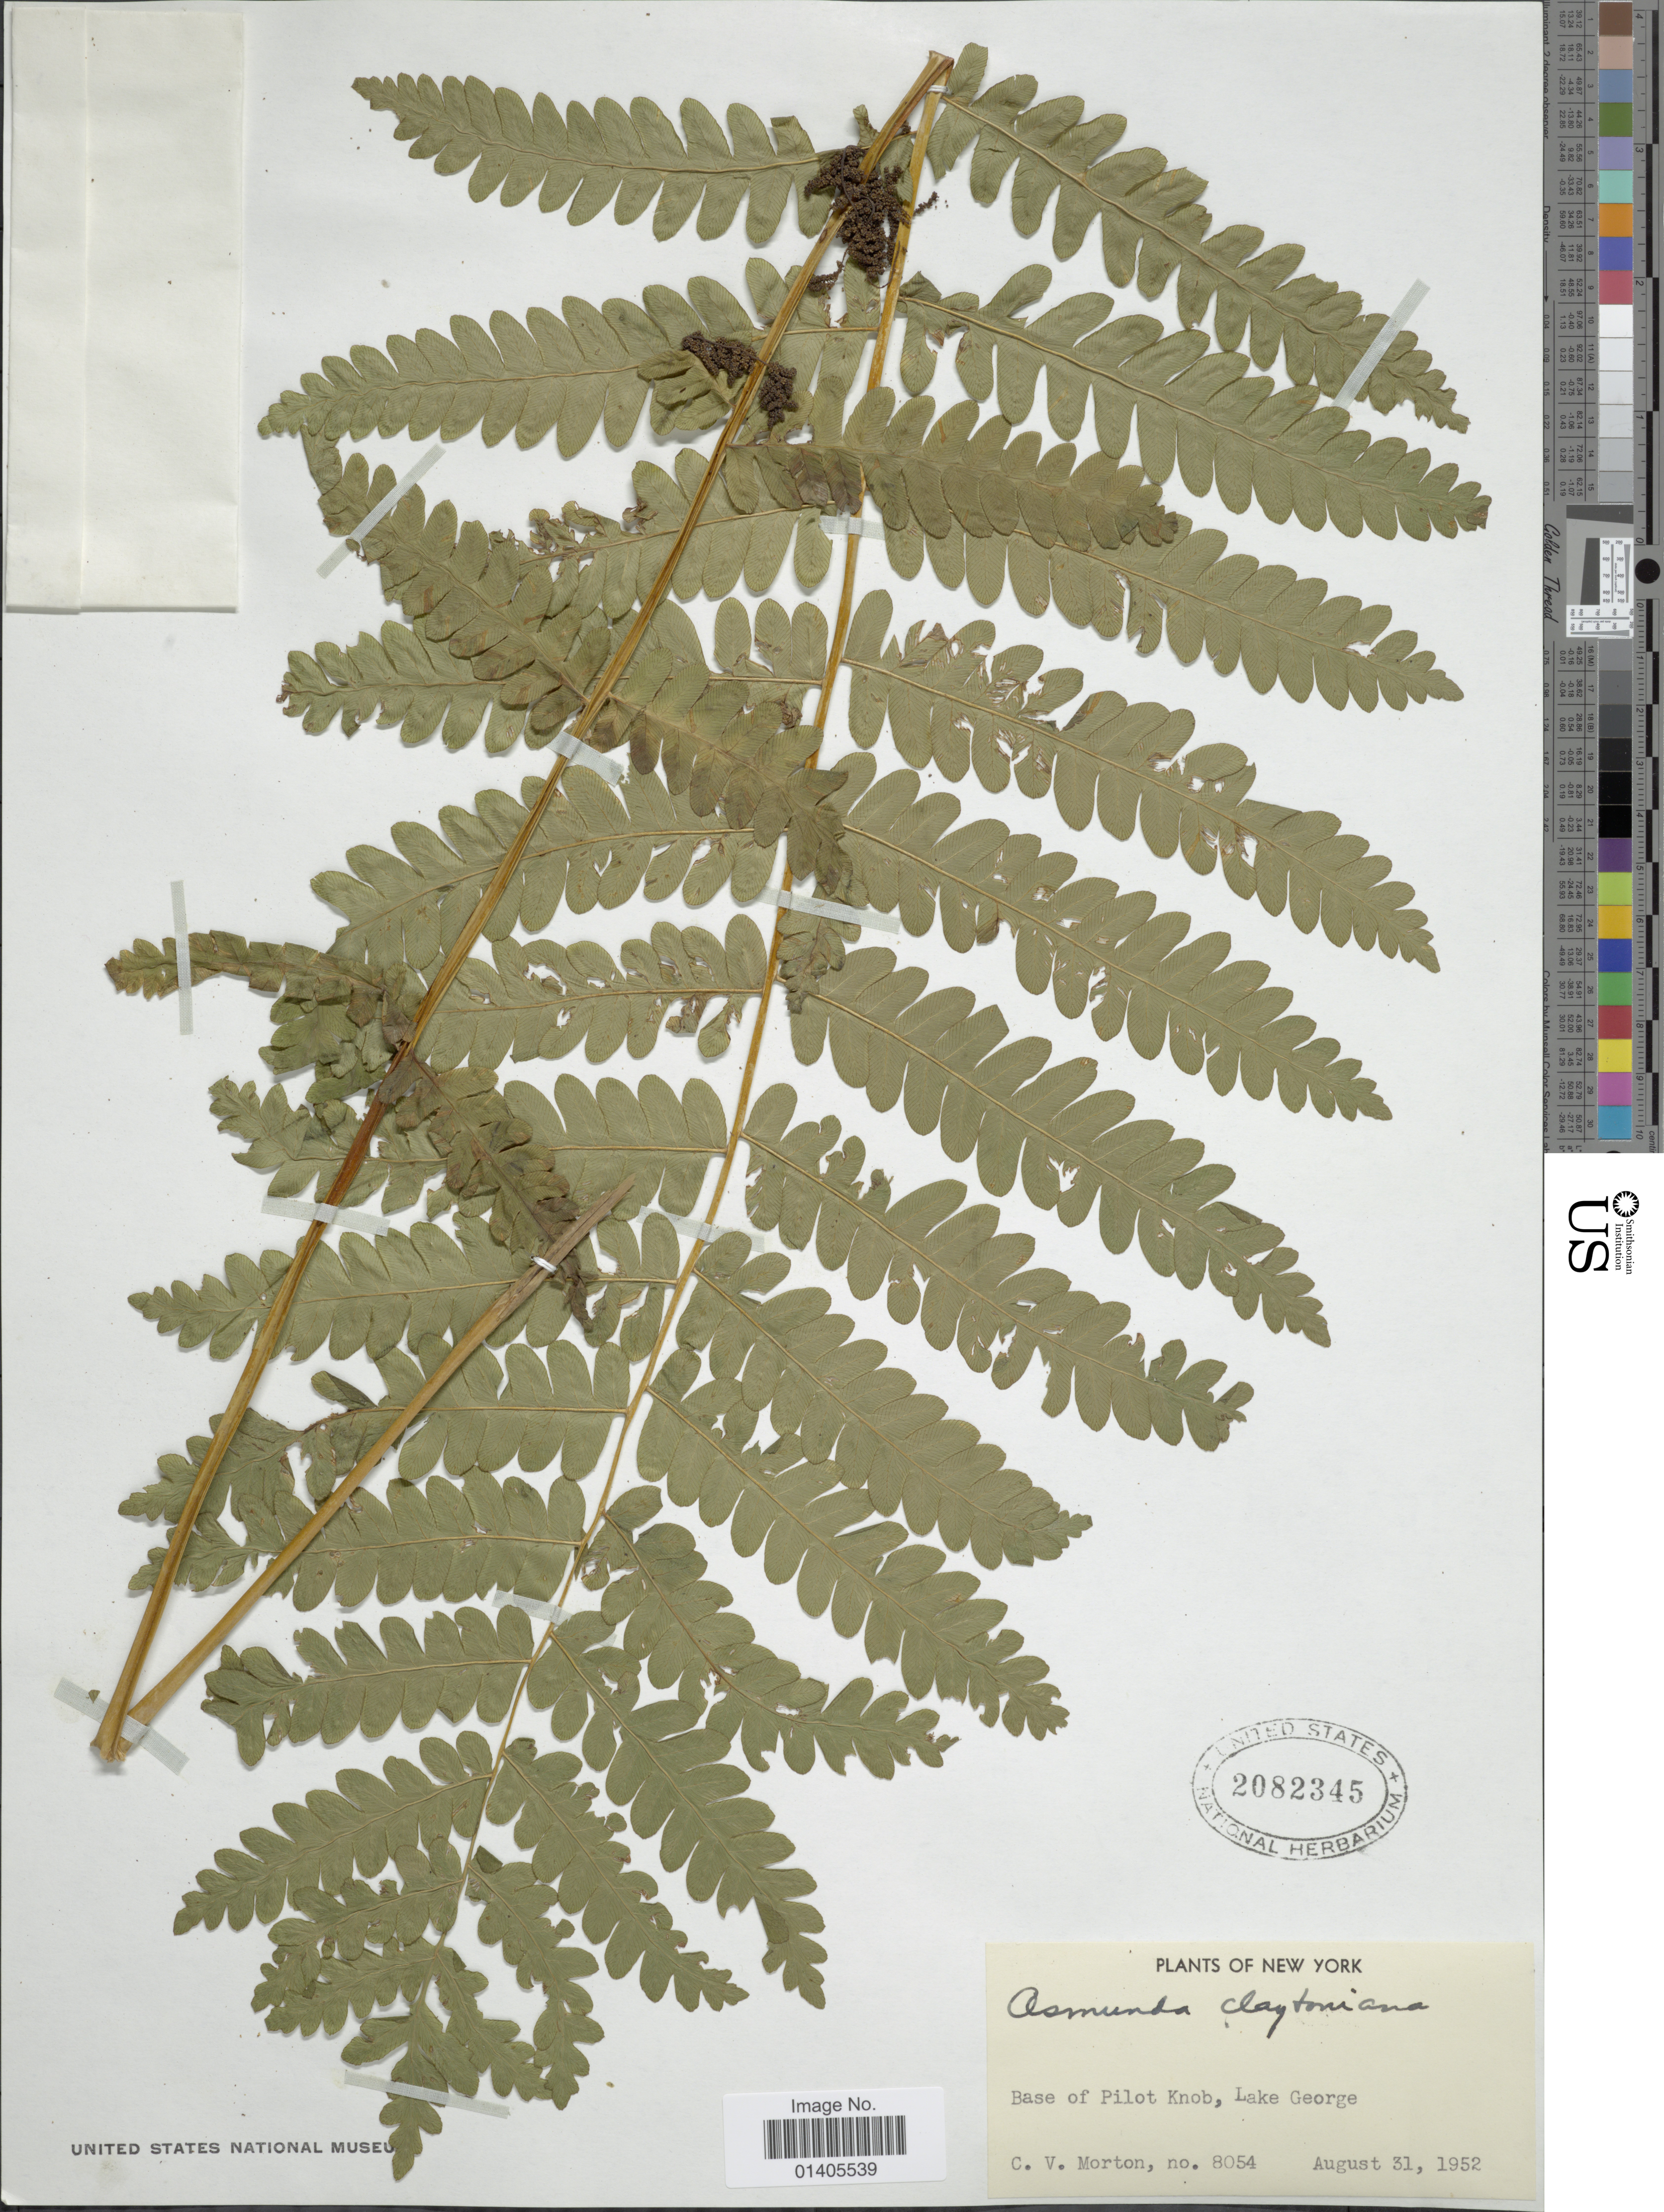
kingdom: Plantae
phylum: Tracheophyta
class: Polypodiopsida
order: Osmundales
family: Osmundaceae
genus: Osmunda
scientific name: Osmunda claytoniana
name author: (L.) Tagawa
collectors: C. V. Morton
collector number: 8054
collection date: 1952-08-31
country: United States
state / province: New York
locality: Base of Pilot Knob, Lake George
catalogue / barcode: US 2082345